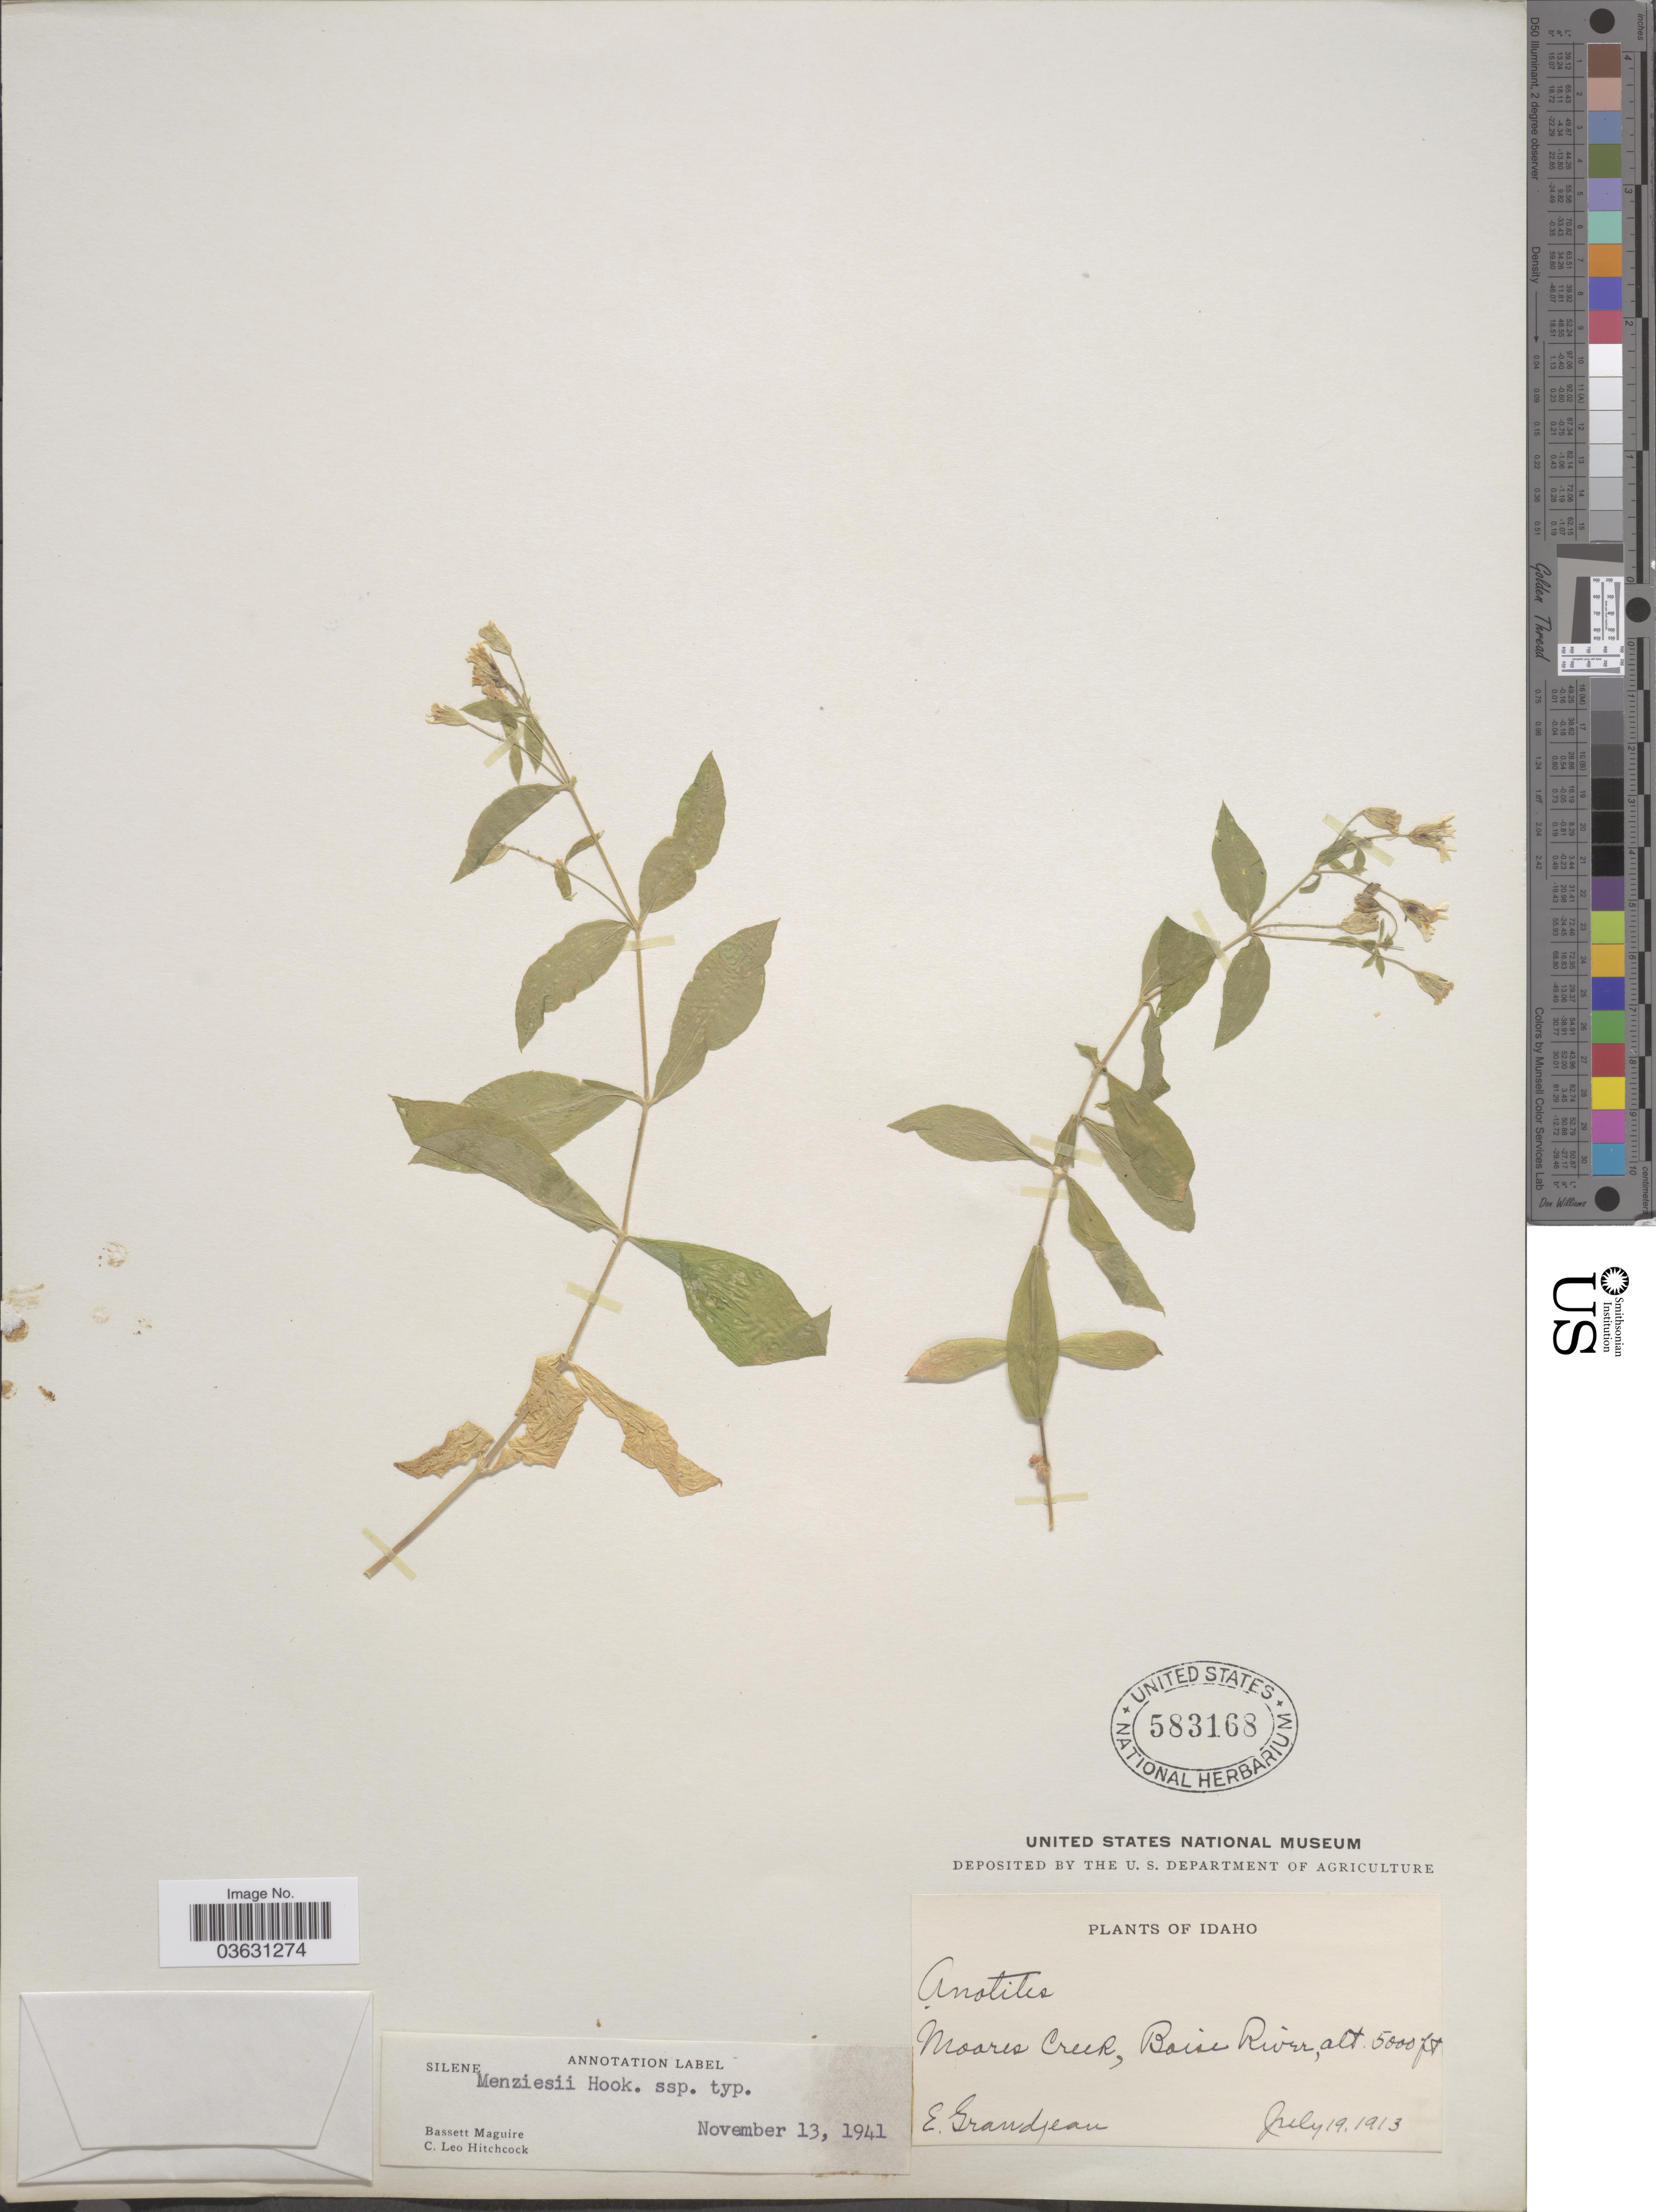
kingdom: Plantae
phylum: Tracheophyta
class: Magnoliopsida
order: Caryophyllales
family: Caryophyllaceae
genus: Silene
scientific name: Silene menziesii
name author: Hook.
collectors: E. Grandjean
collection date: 1913-07-19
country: United States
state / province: Idaho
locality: Moores Creek, Boise River.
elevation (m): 1524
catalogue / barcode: US 583168